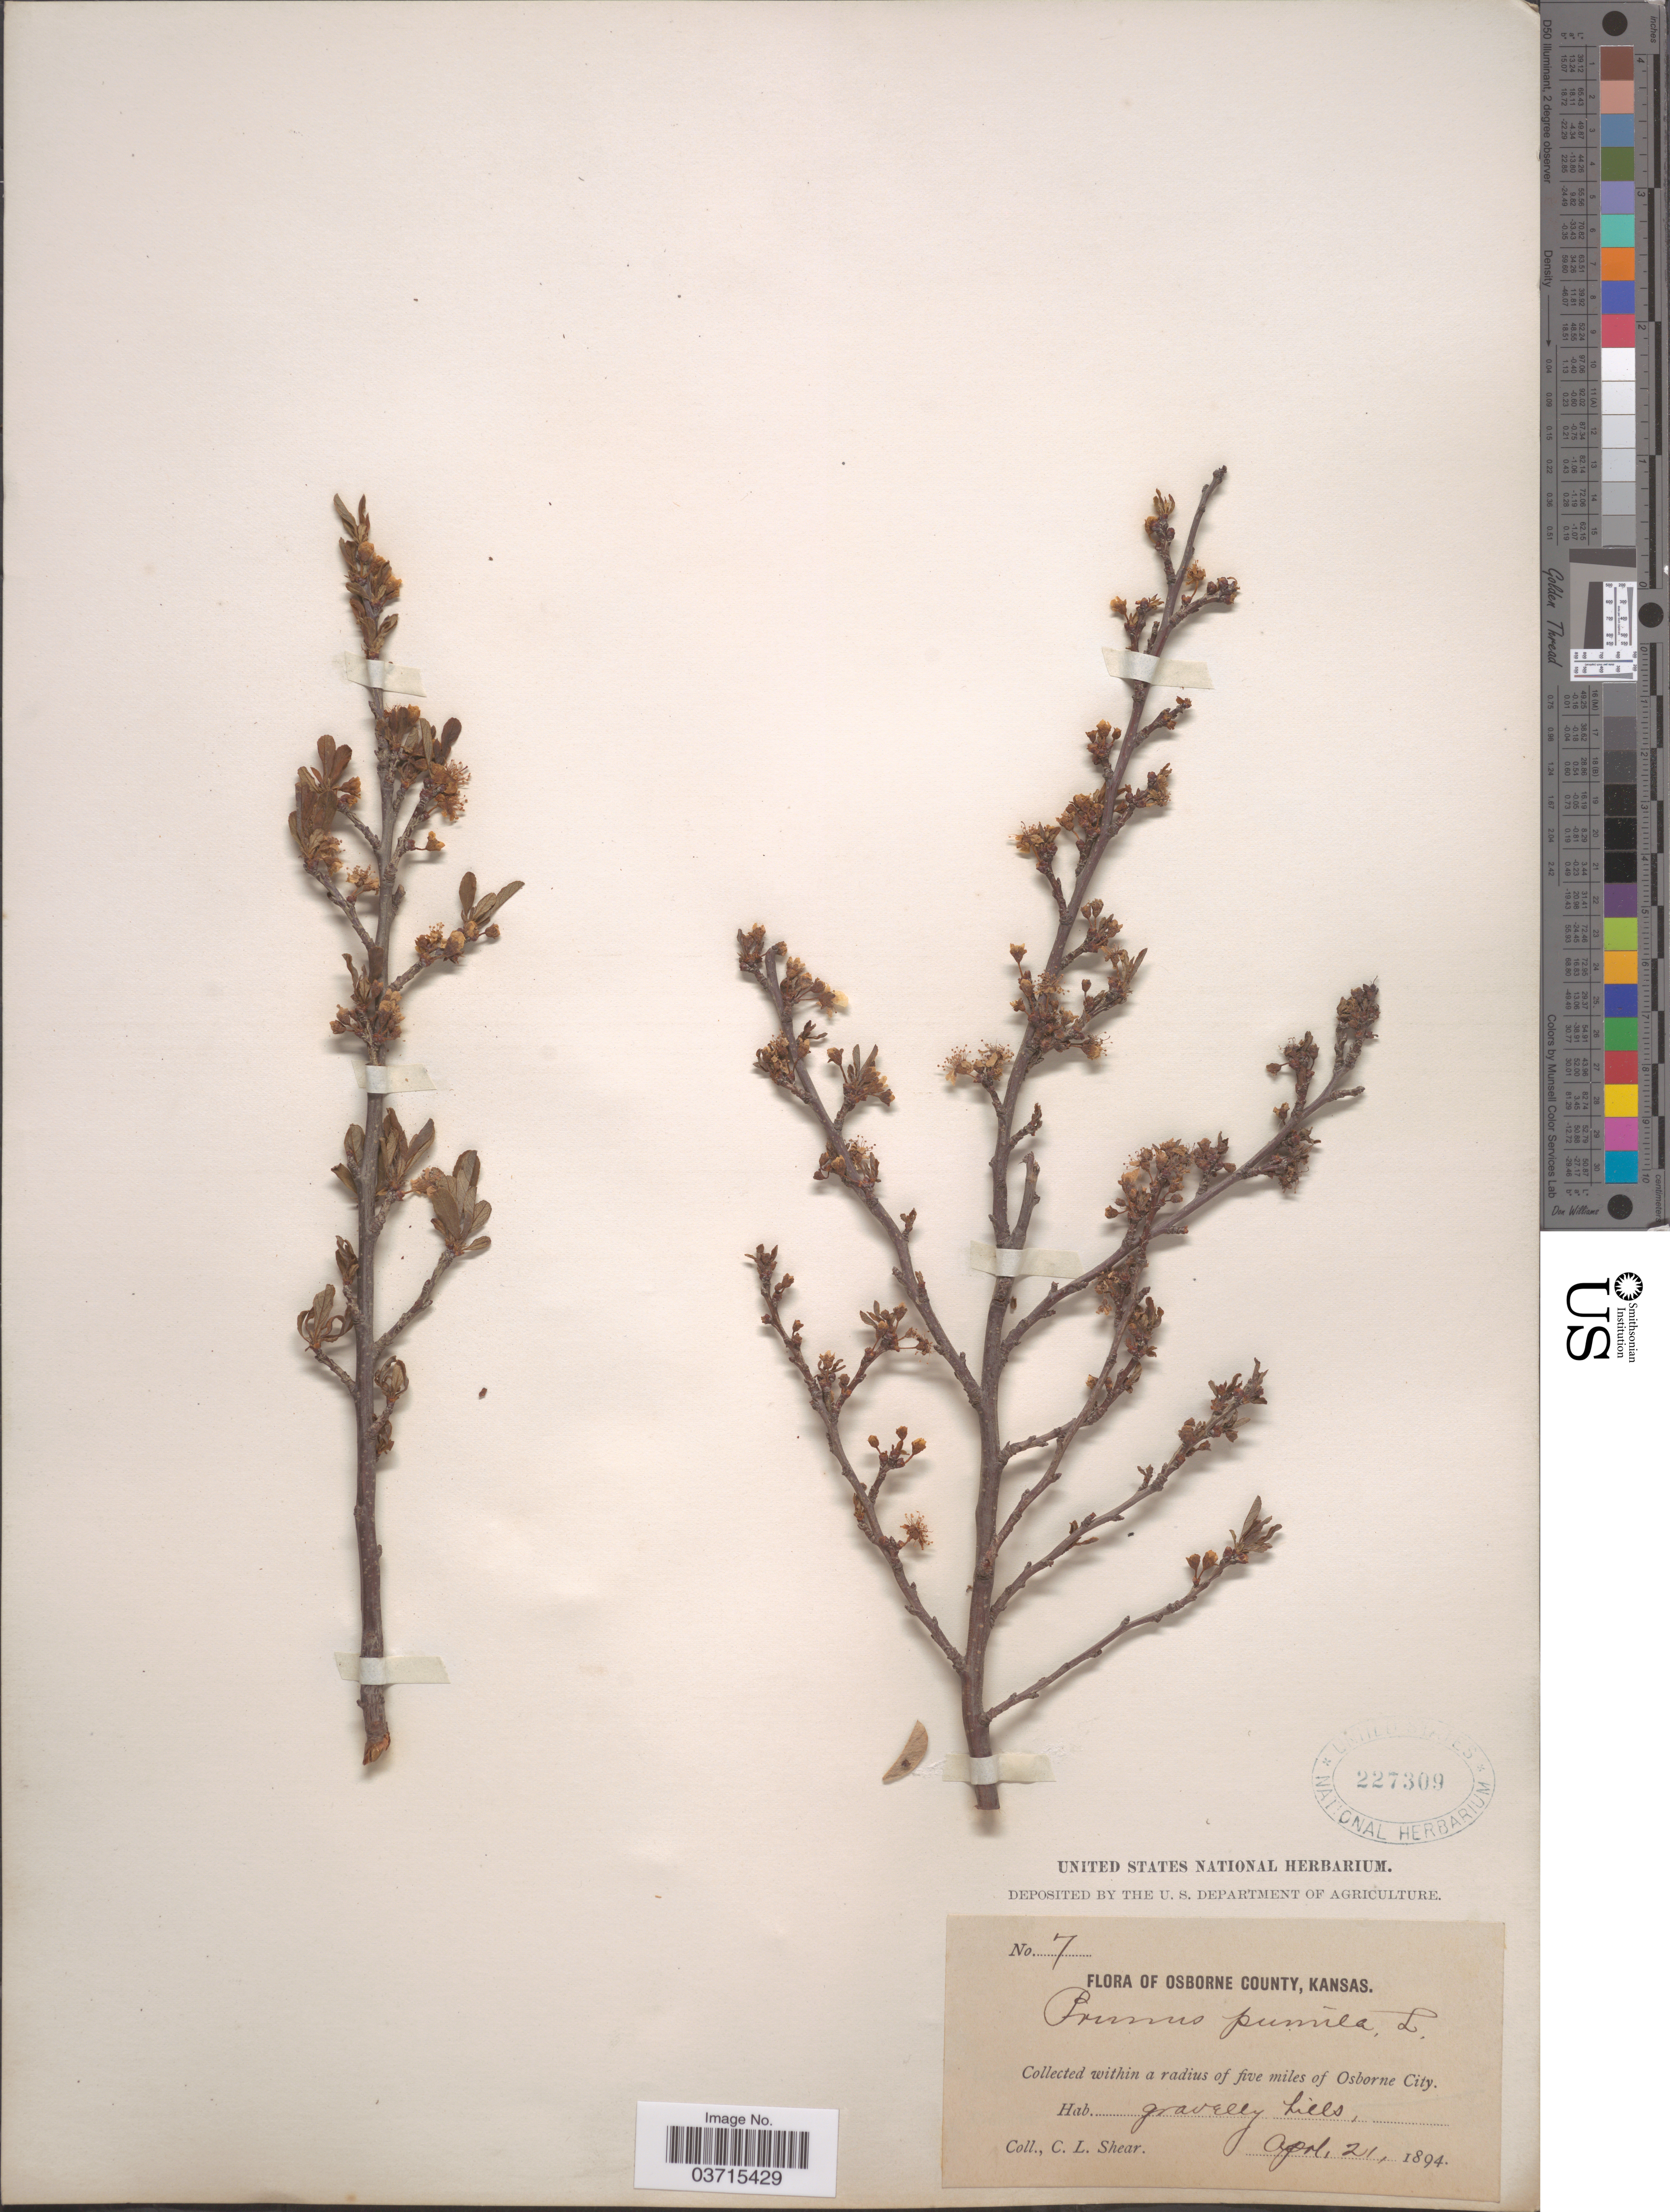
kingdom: Plantae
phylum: Tracheophyta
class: Magnoliopsida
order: Rosales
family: Rosaceae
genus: Prunus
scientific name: Prunus besseyi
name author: L.H. Bailey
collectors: C. L. Shear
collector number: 7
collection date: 1894-04-21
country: United States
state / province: Kansas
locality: Osborne County. Within a radius of five miles of Osborne City.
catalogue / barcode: US 227309